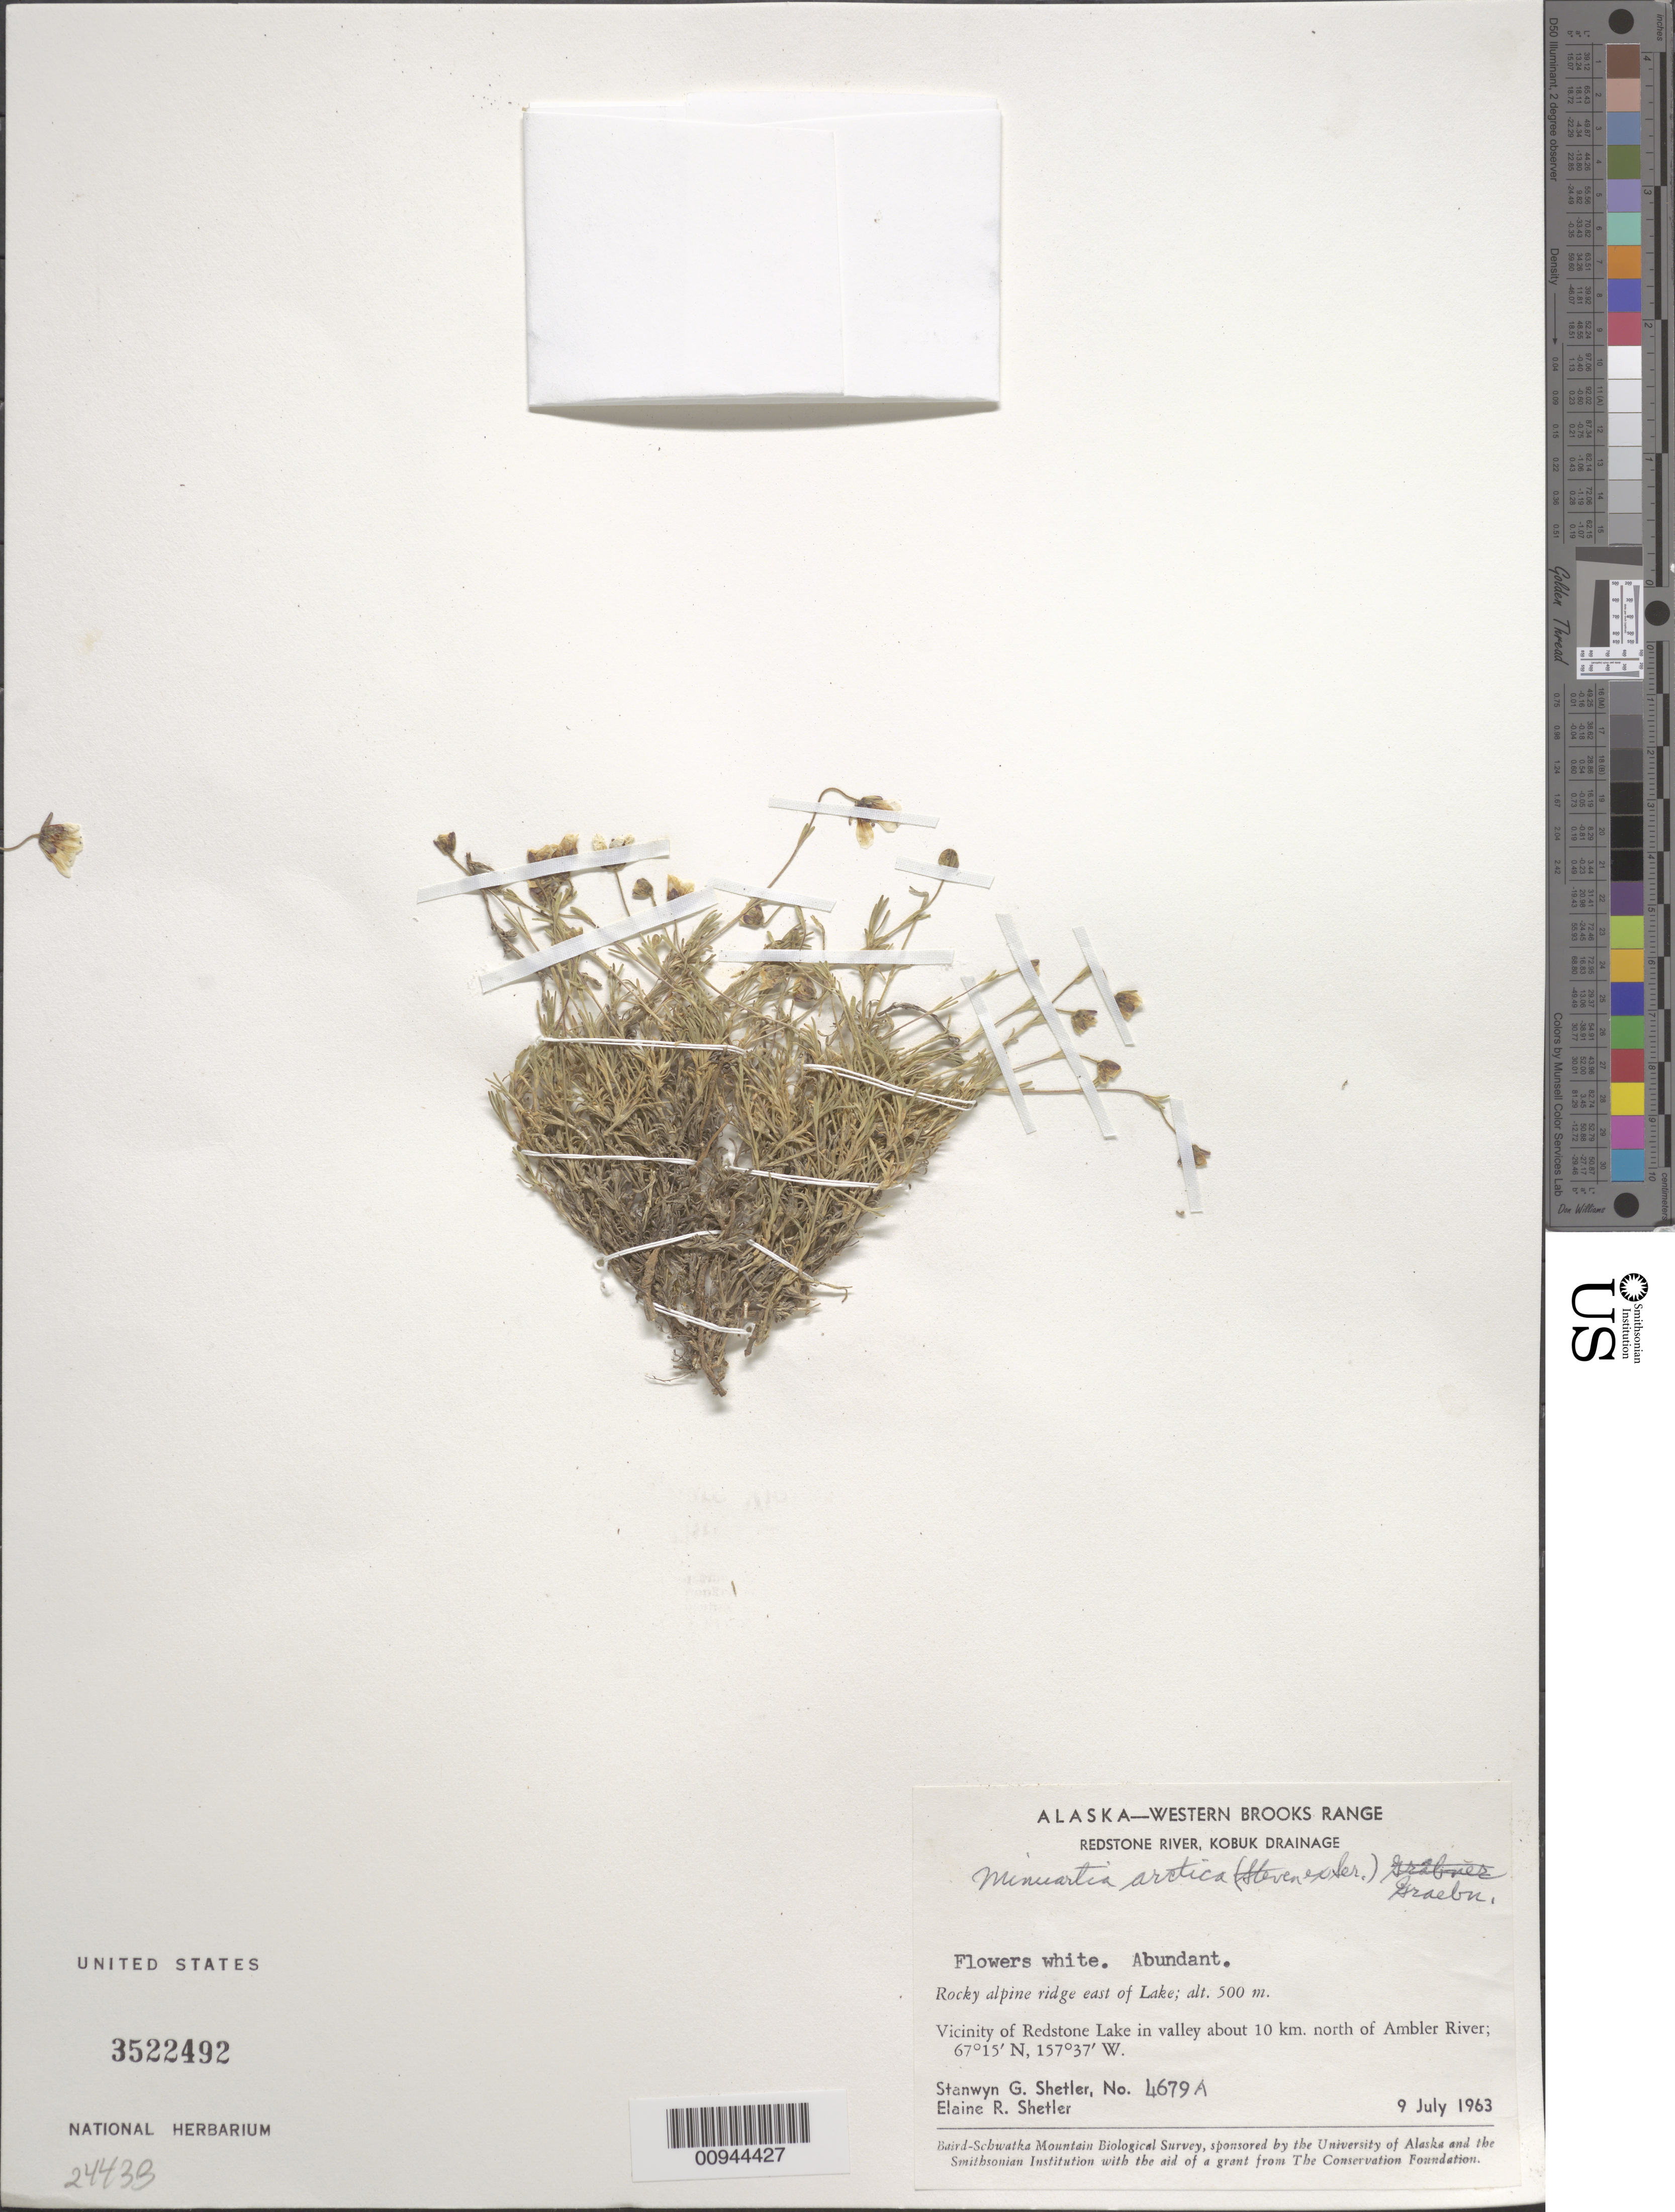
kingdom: Plantae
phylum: Tracheophyta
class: Magnoliopsida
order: Caryophyllales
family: Caryophyllaceae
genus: Cherleria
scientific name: Cherleria arctica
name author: (Steven ex Ser.) A.J. Moore & Dillenb.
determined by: Strong, M. T., (US), Smithsonian Institution - National Museum of Natural History (UNITED STATES)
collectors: S. Shetler & E. R. Shetler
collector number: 4679 A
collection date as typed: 09 Jul 1963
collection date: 1963-07-09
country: United States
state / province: Alaska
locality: Vicinity of Redstone Lake in valley about 10 km. north of Ambler River. Western Brooks Range, Redstone River, Kobuk Drainage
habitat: Rocky alpine ridge east of Lake.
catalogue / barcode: US 3522492